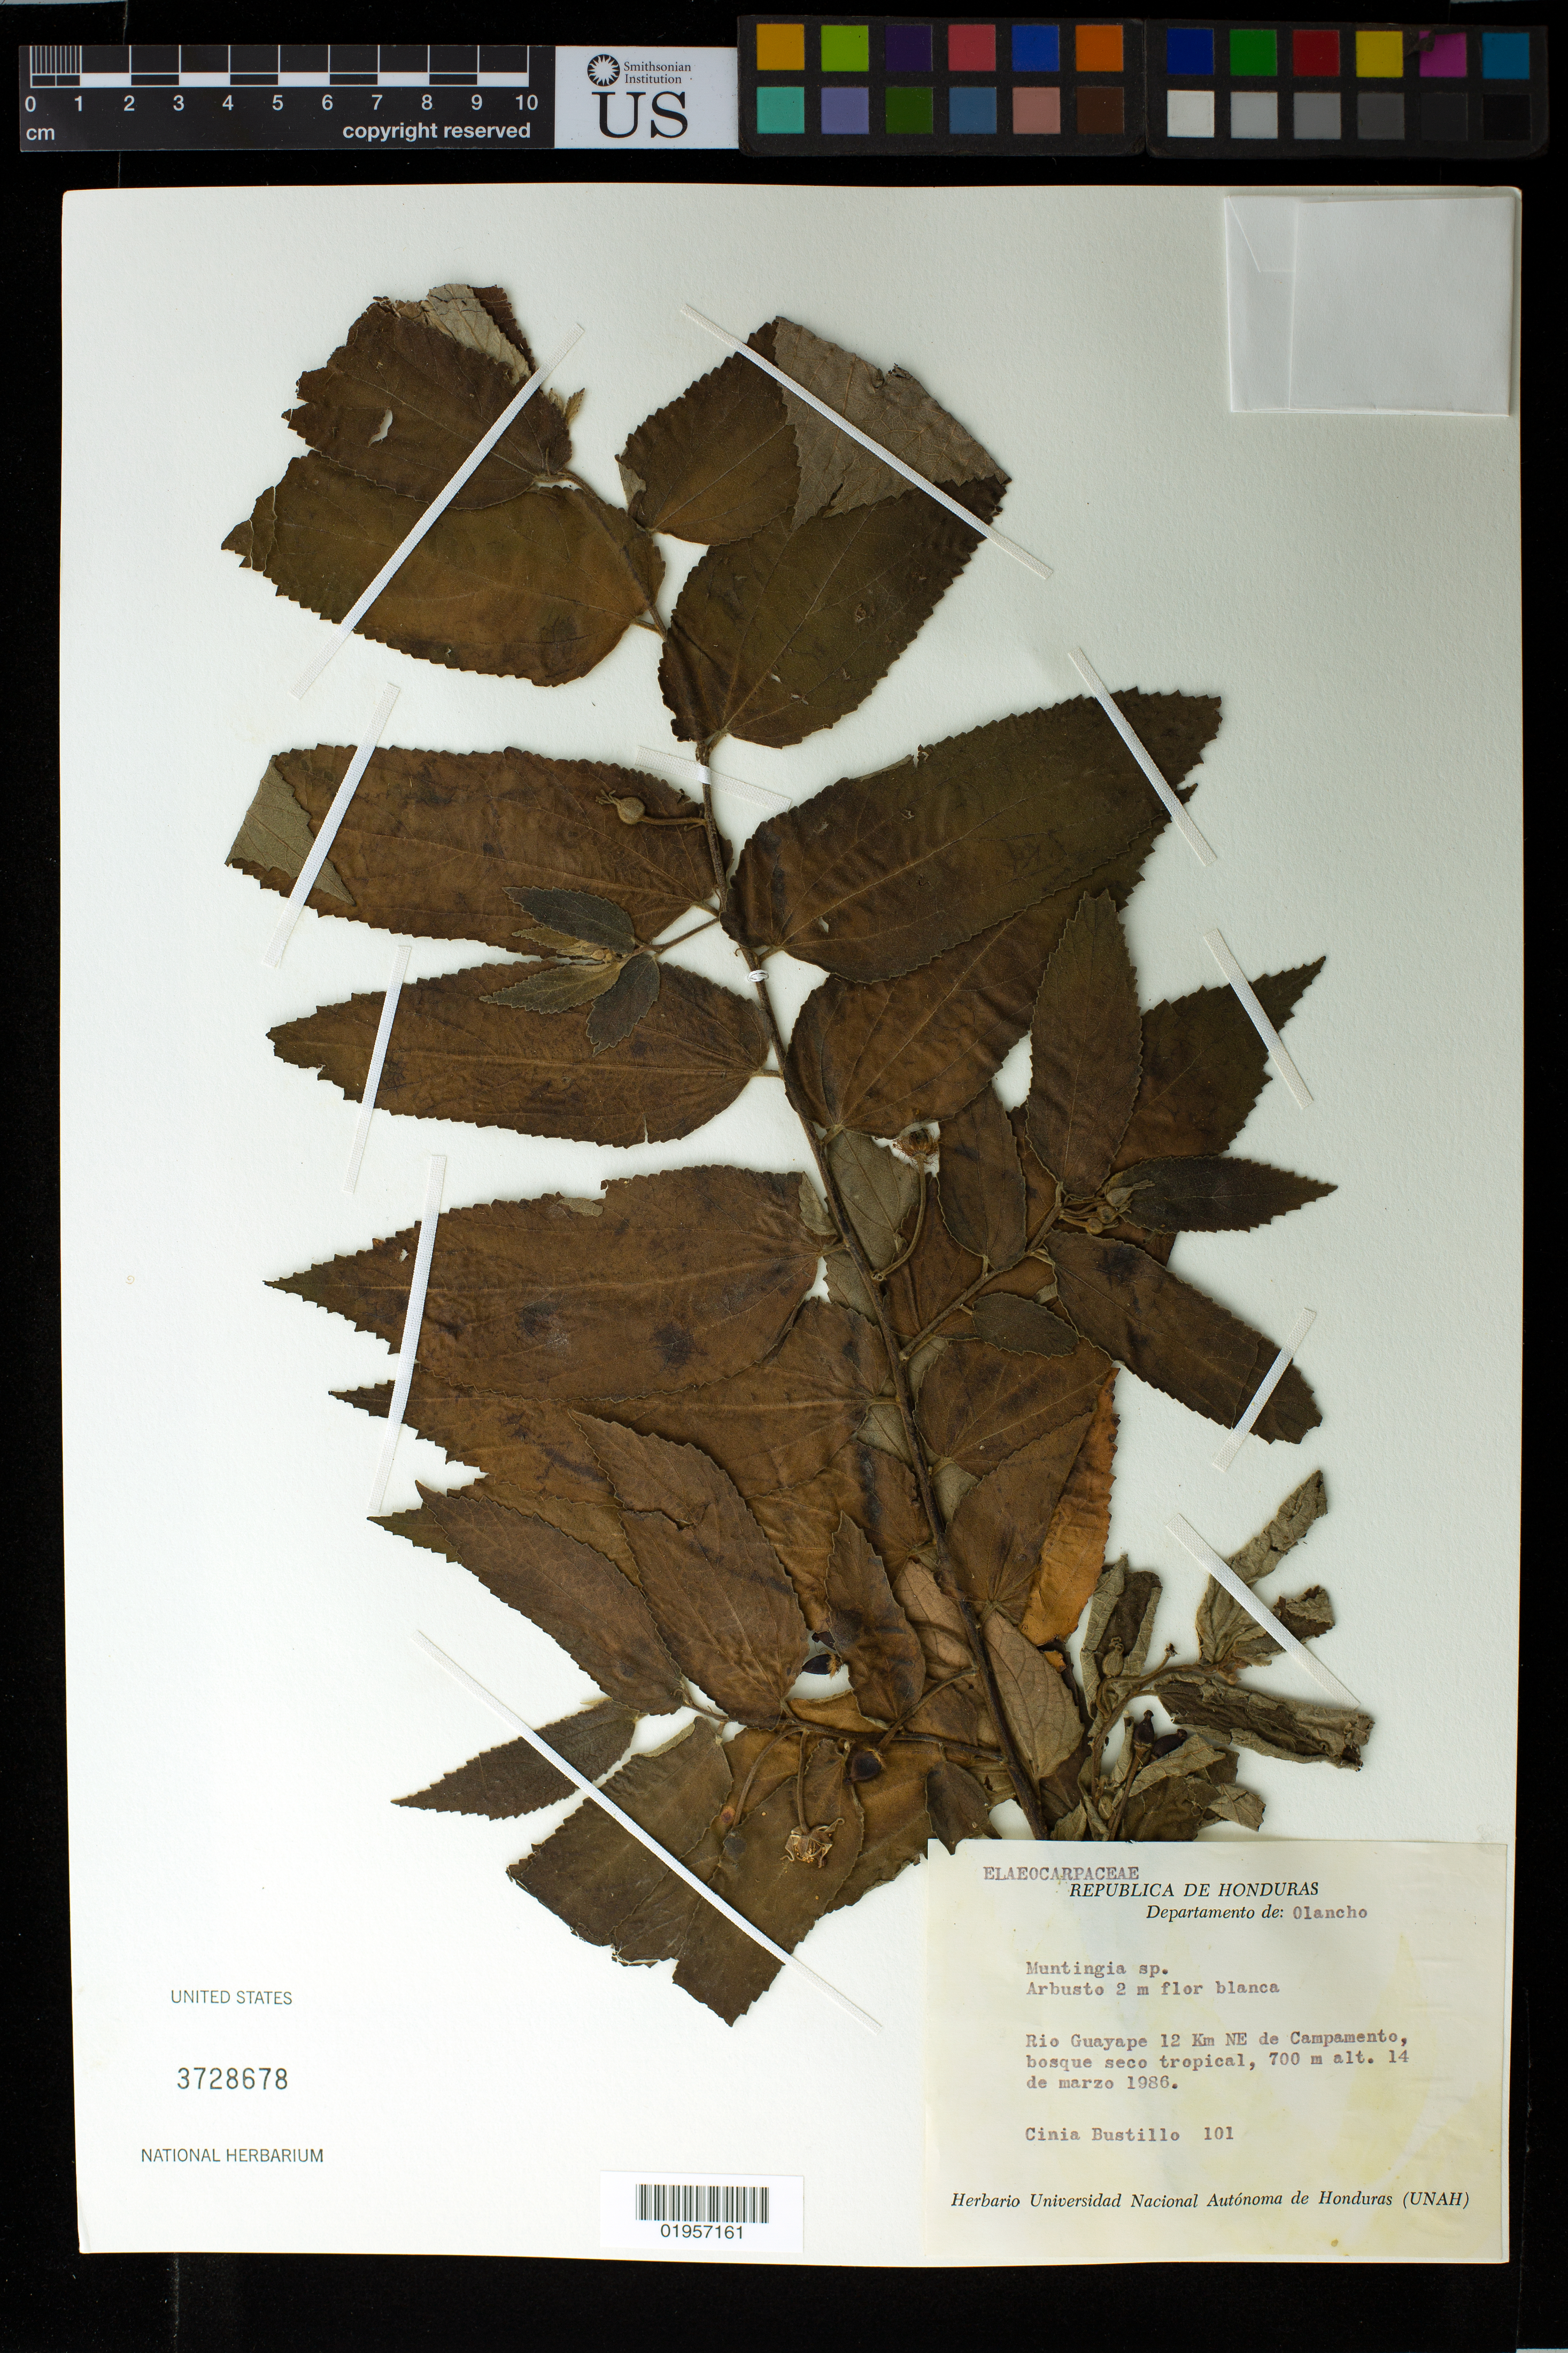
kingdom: Plantae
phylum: Tracheophyta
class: Magnoliopsida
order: Malvales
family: Muntingiaceae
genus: Muntingia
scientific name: Muntingia calabura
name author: L.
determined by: Strong, Mark T., (BOT), Smithsonian Institution - National Museum of Natural History (UNITED STATES)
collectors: C. Bustillo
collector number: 101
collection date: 1986-03-14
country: Honduras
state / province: Olancho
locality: Rio Guayape 12 Km NE de Campamento, Bosque seco tropical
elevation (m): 700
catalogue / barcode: US 3728678